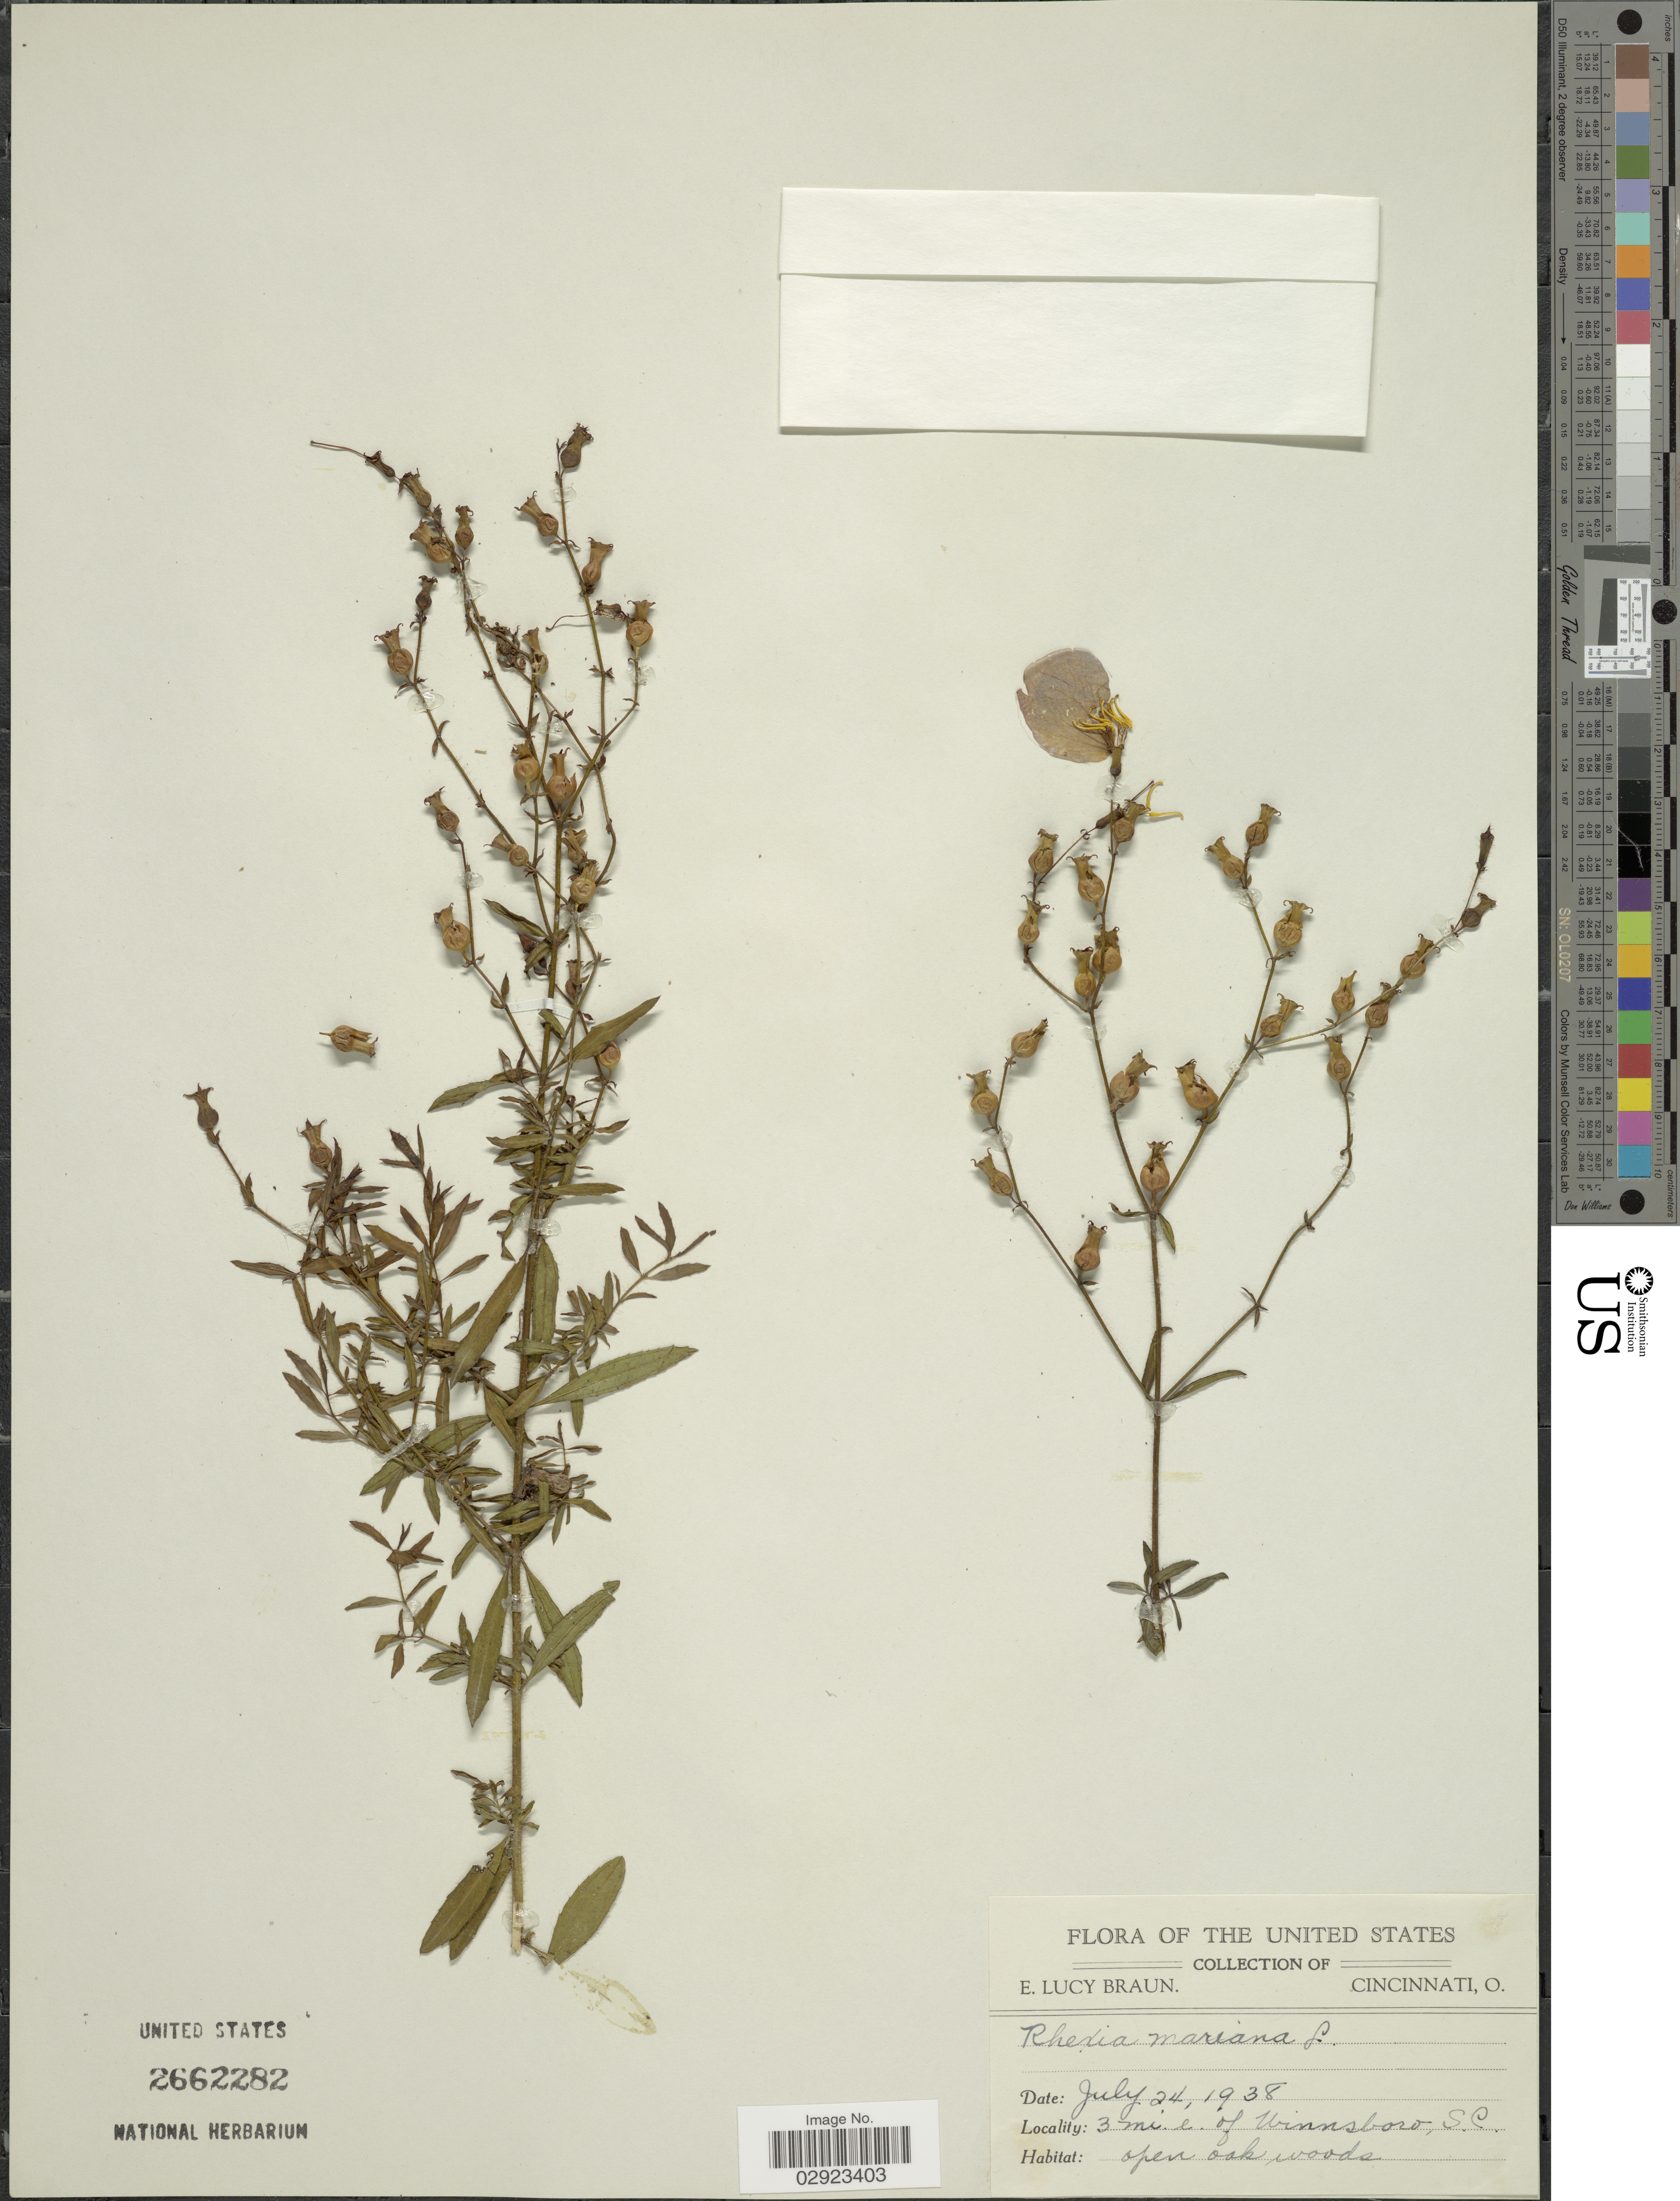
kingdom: Plantae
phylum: Tracheophyta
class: Magnoliopsida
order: Myrtales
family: Melastomataceae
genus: Rhexia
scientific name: Rhexia mariana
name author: L.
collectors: E. L. Braun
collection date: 1938-07-24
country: United States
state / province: South Carolina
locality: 3 mi. e. of Urinnsboro.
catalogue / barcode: US 2662282